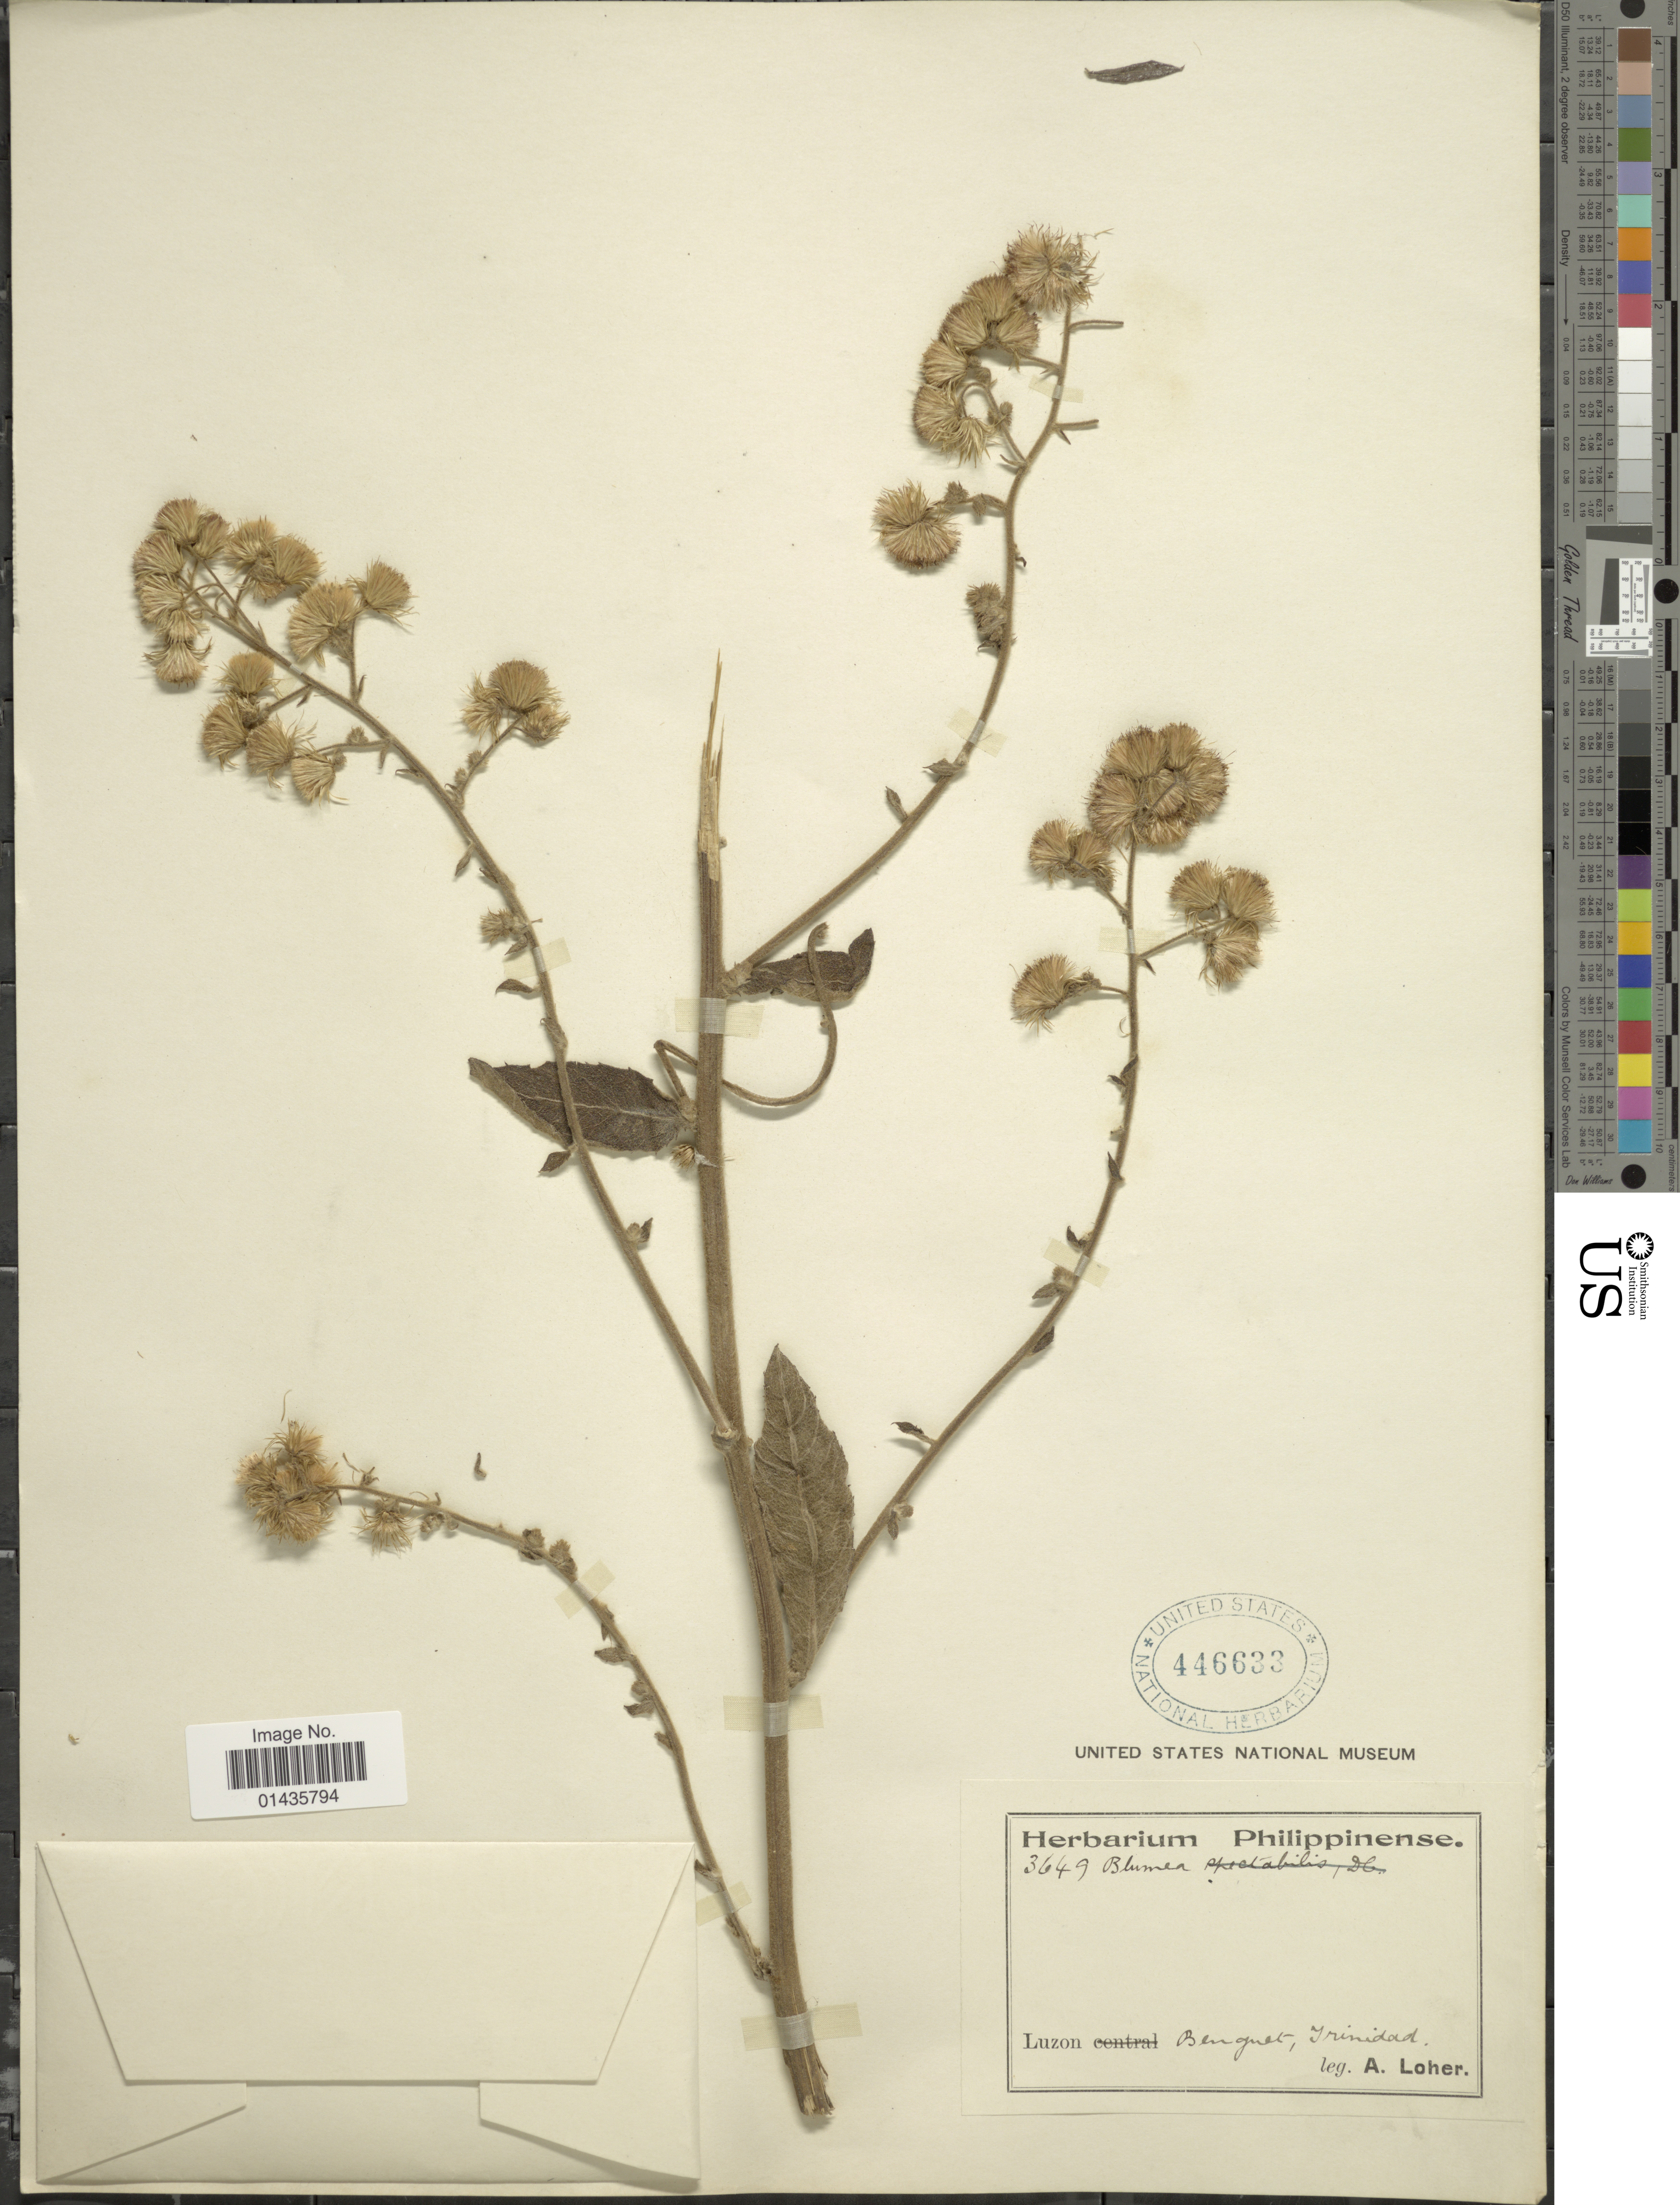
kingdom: Plantae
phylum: Tracheophyta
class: Magnoliopsida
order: Asterales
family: Asteraceae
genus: Blumea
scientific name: Blumea sp.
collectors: A. Loher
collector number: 3649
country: Philippines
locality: Luzon, Benguet, Trinidad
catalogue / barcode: US 446633